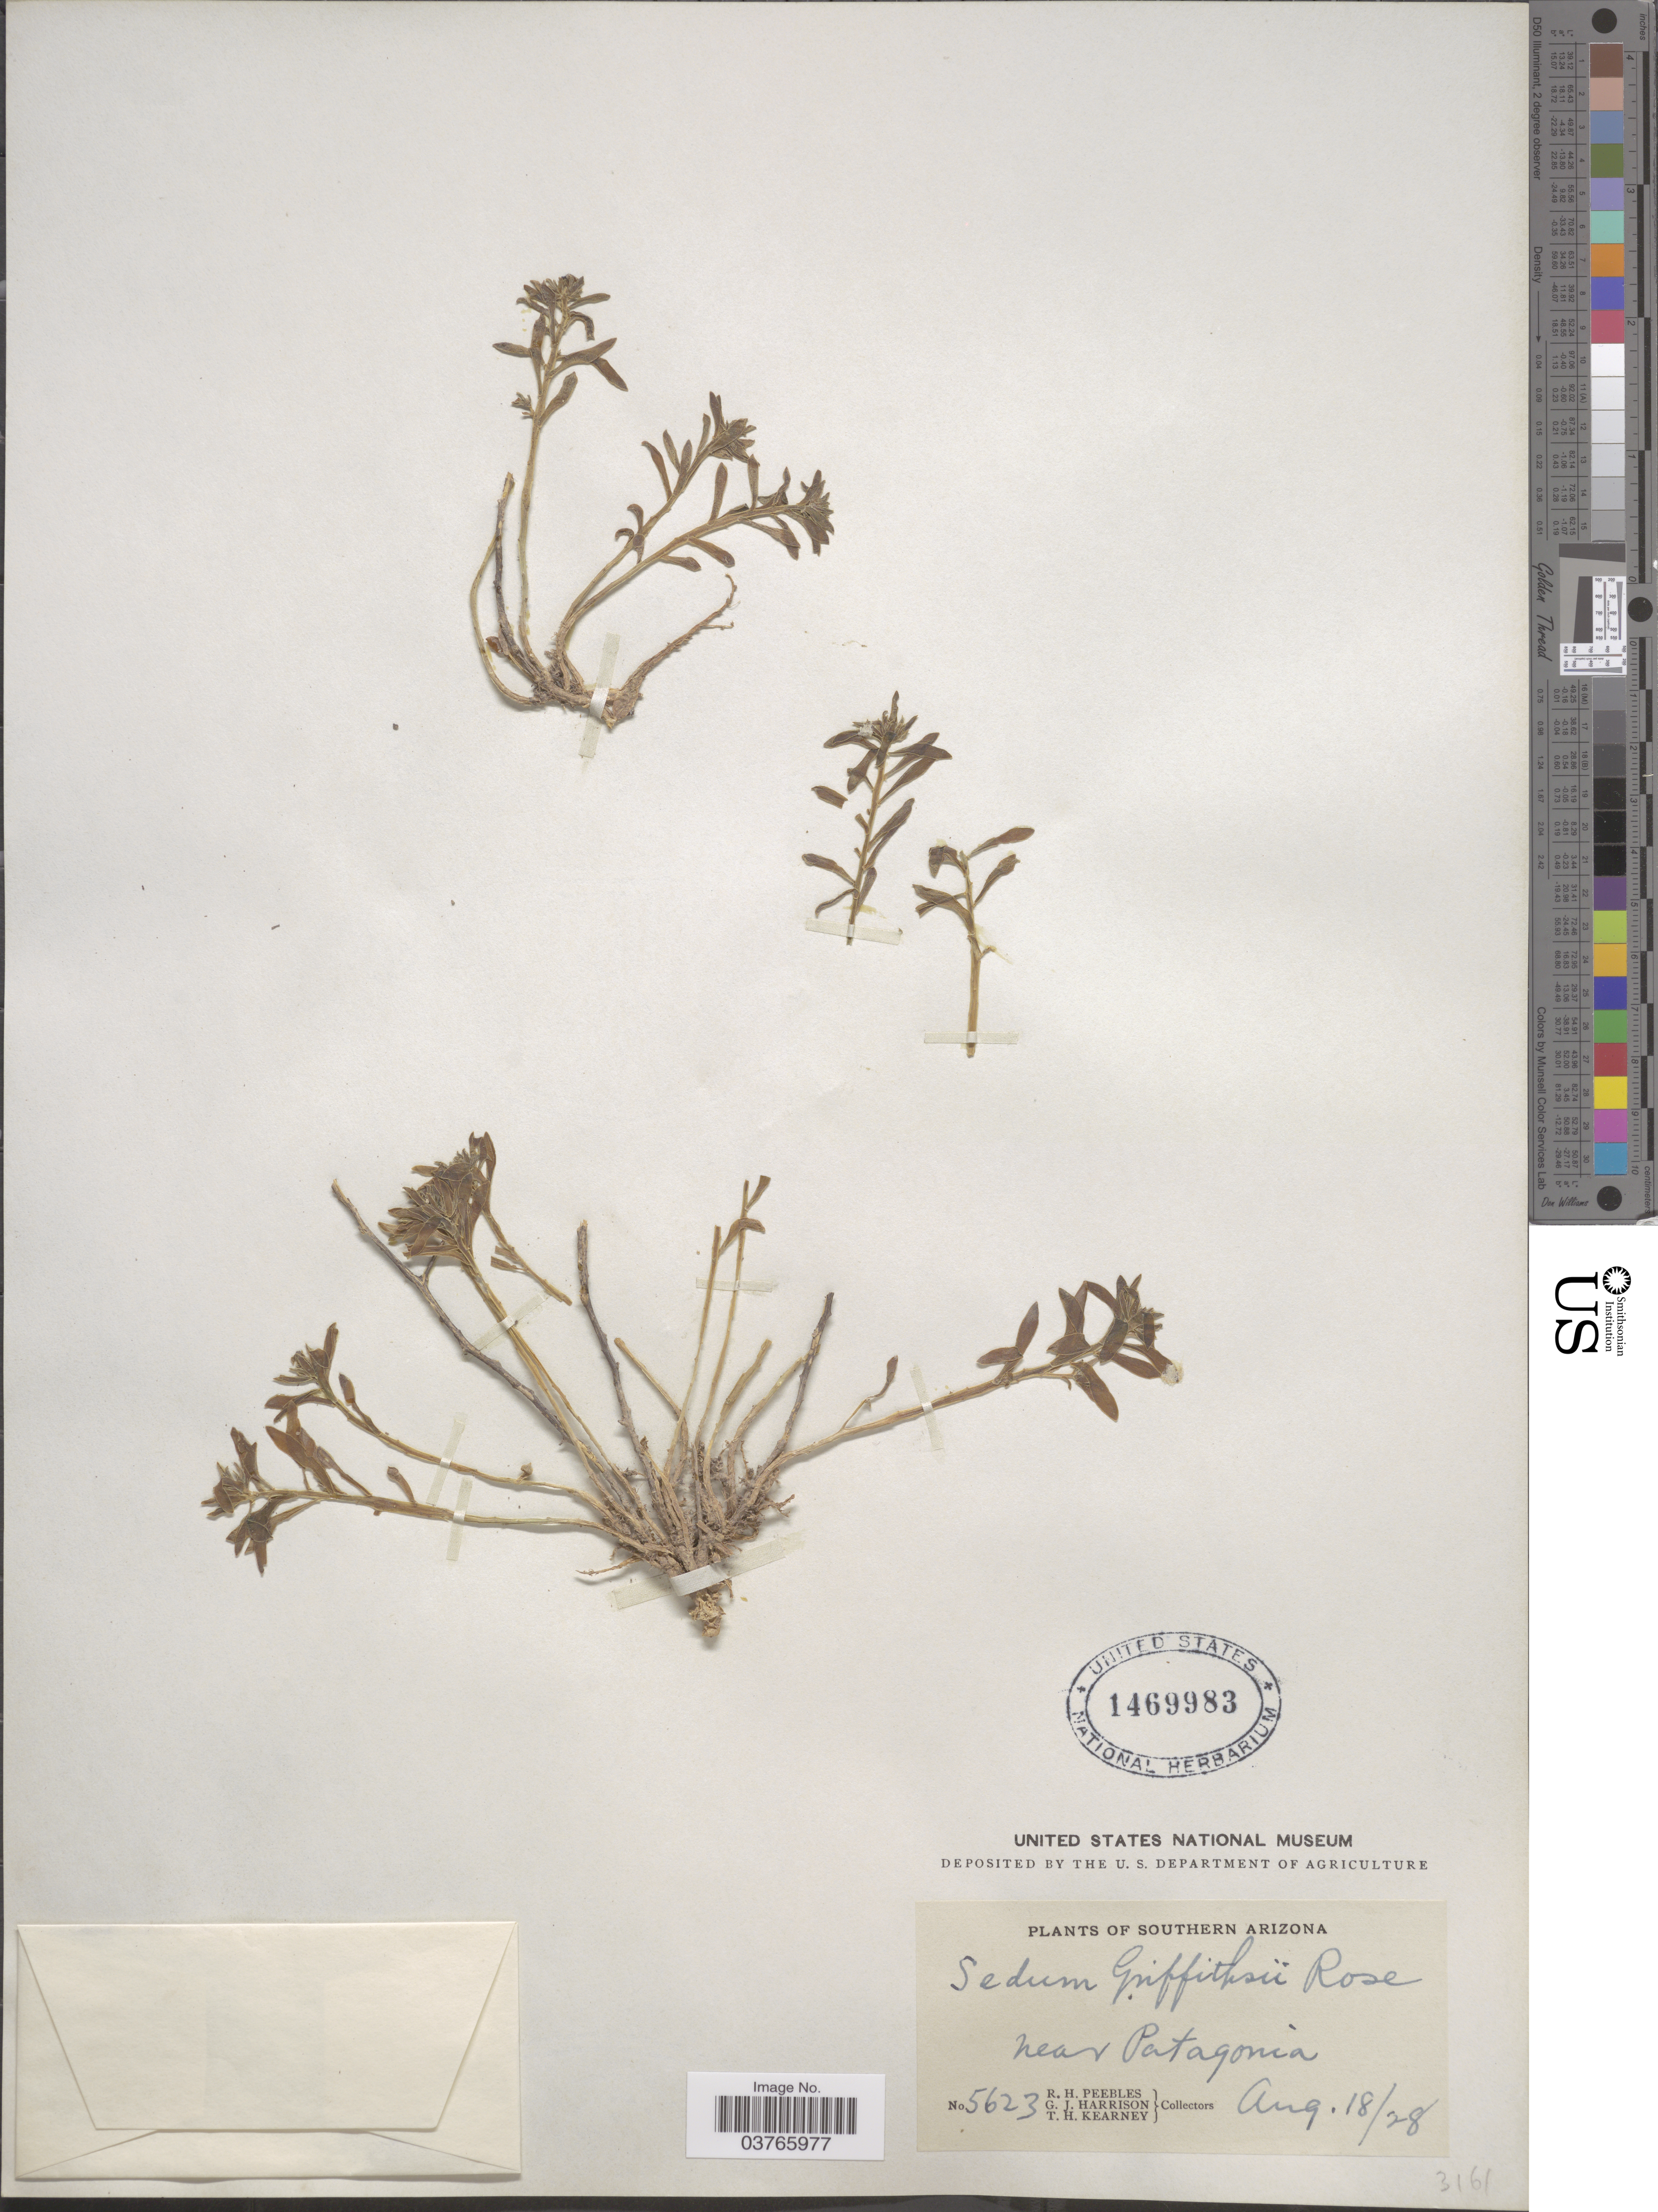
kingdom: Plantae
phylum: Tracheophyta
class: Magnoliopsida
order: Saxifragales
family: Crassulaceae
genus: Sedum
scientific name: Sedum griffithsii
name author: Rose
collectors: R. H. Peebles, G. J. Harrison & T. H. Kearney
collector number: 5623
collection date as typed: Transcribed d/m/y: 18/8/28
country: United States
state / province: Arizona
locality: Southern Arizona. Near Patagonia.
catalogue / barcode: US 1469983